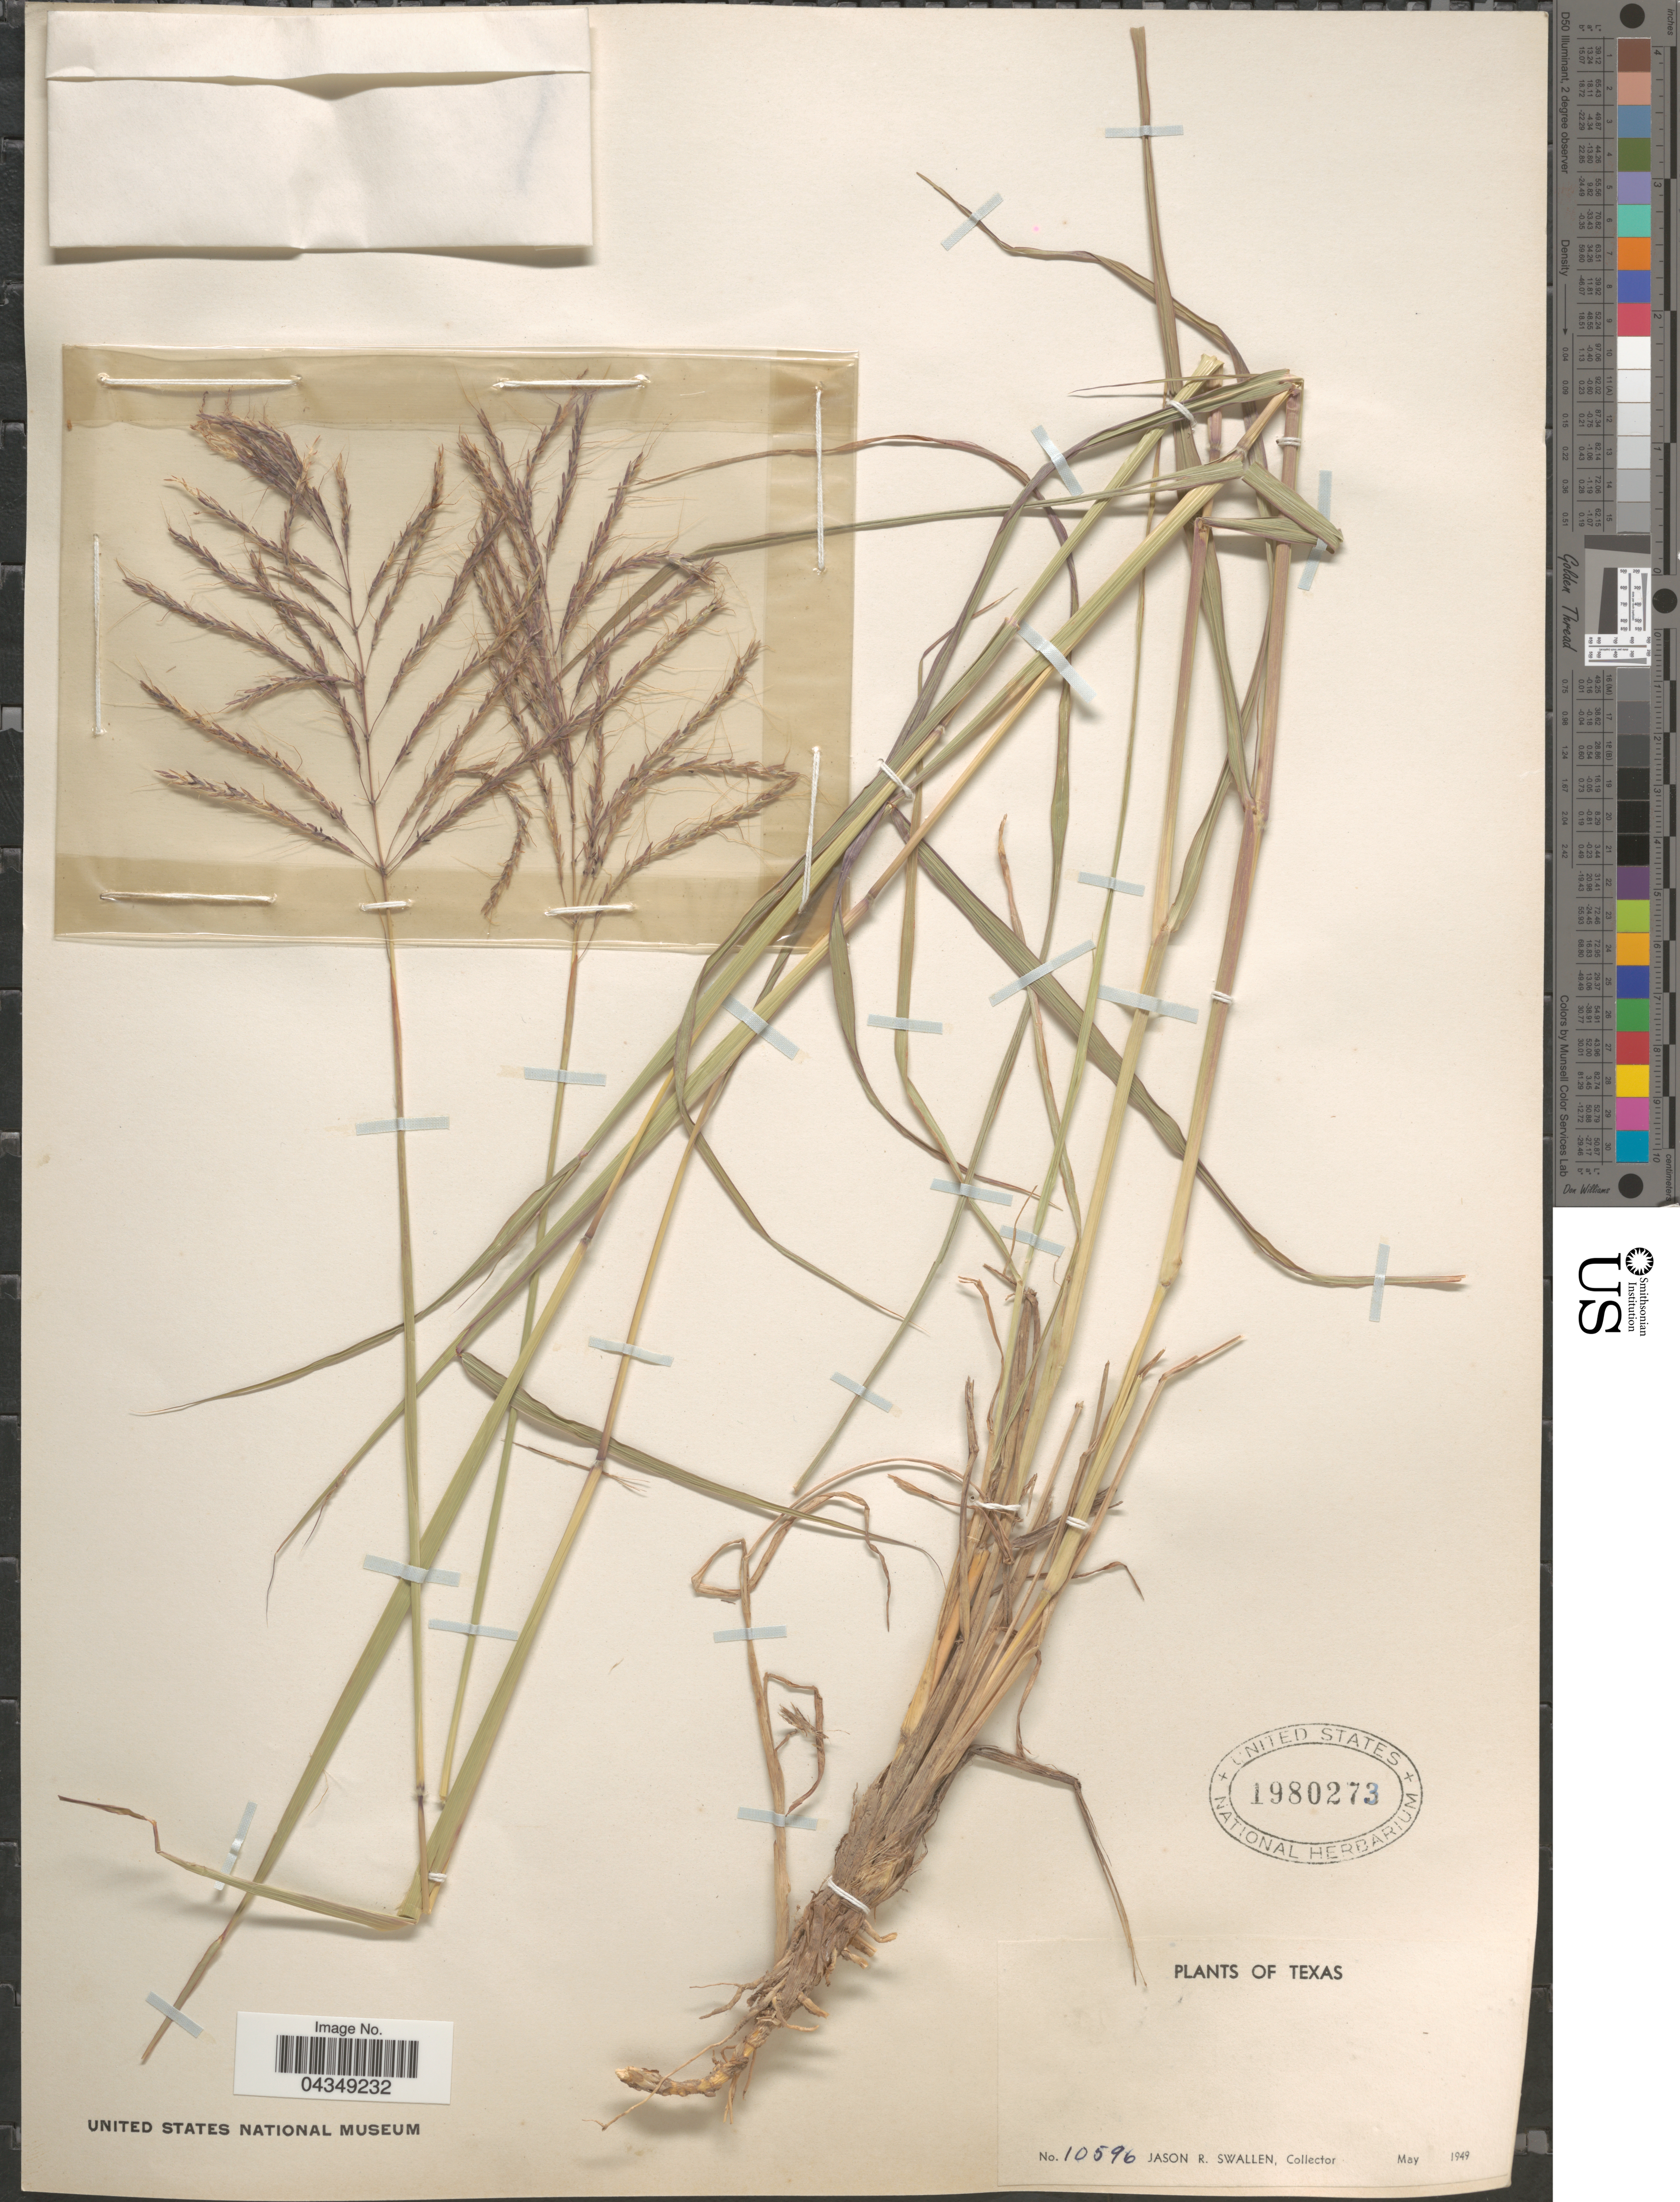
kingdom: Plantae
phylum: Tracheophyta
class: Liliopsida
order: Poales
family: Poaceae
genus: Bothriochloa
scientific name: Bothriochloa bladhii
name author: (Retz.) S.T. Blake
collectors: J. R. Swallen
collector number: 10596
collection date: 1949-05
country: United States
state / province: Texas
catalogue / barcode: US 1980273